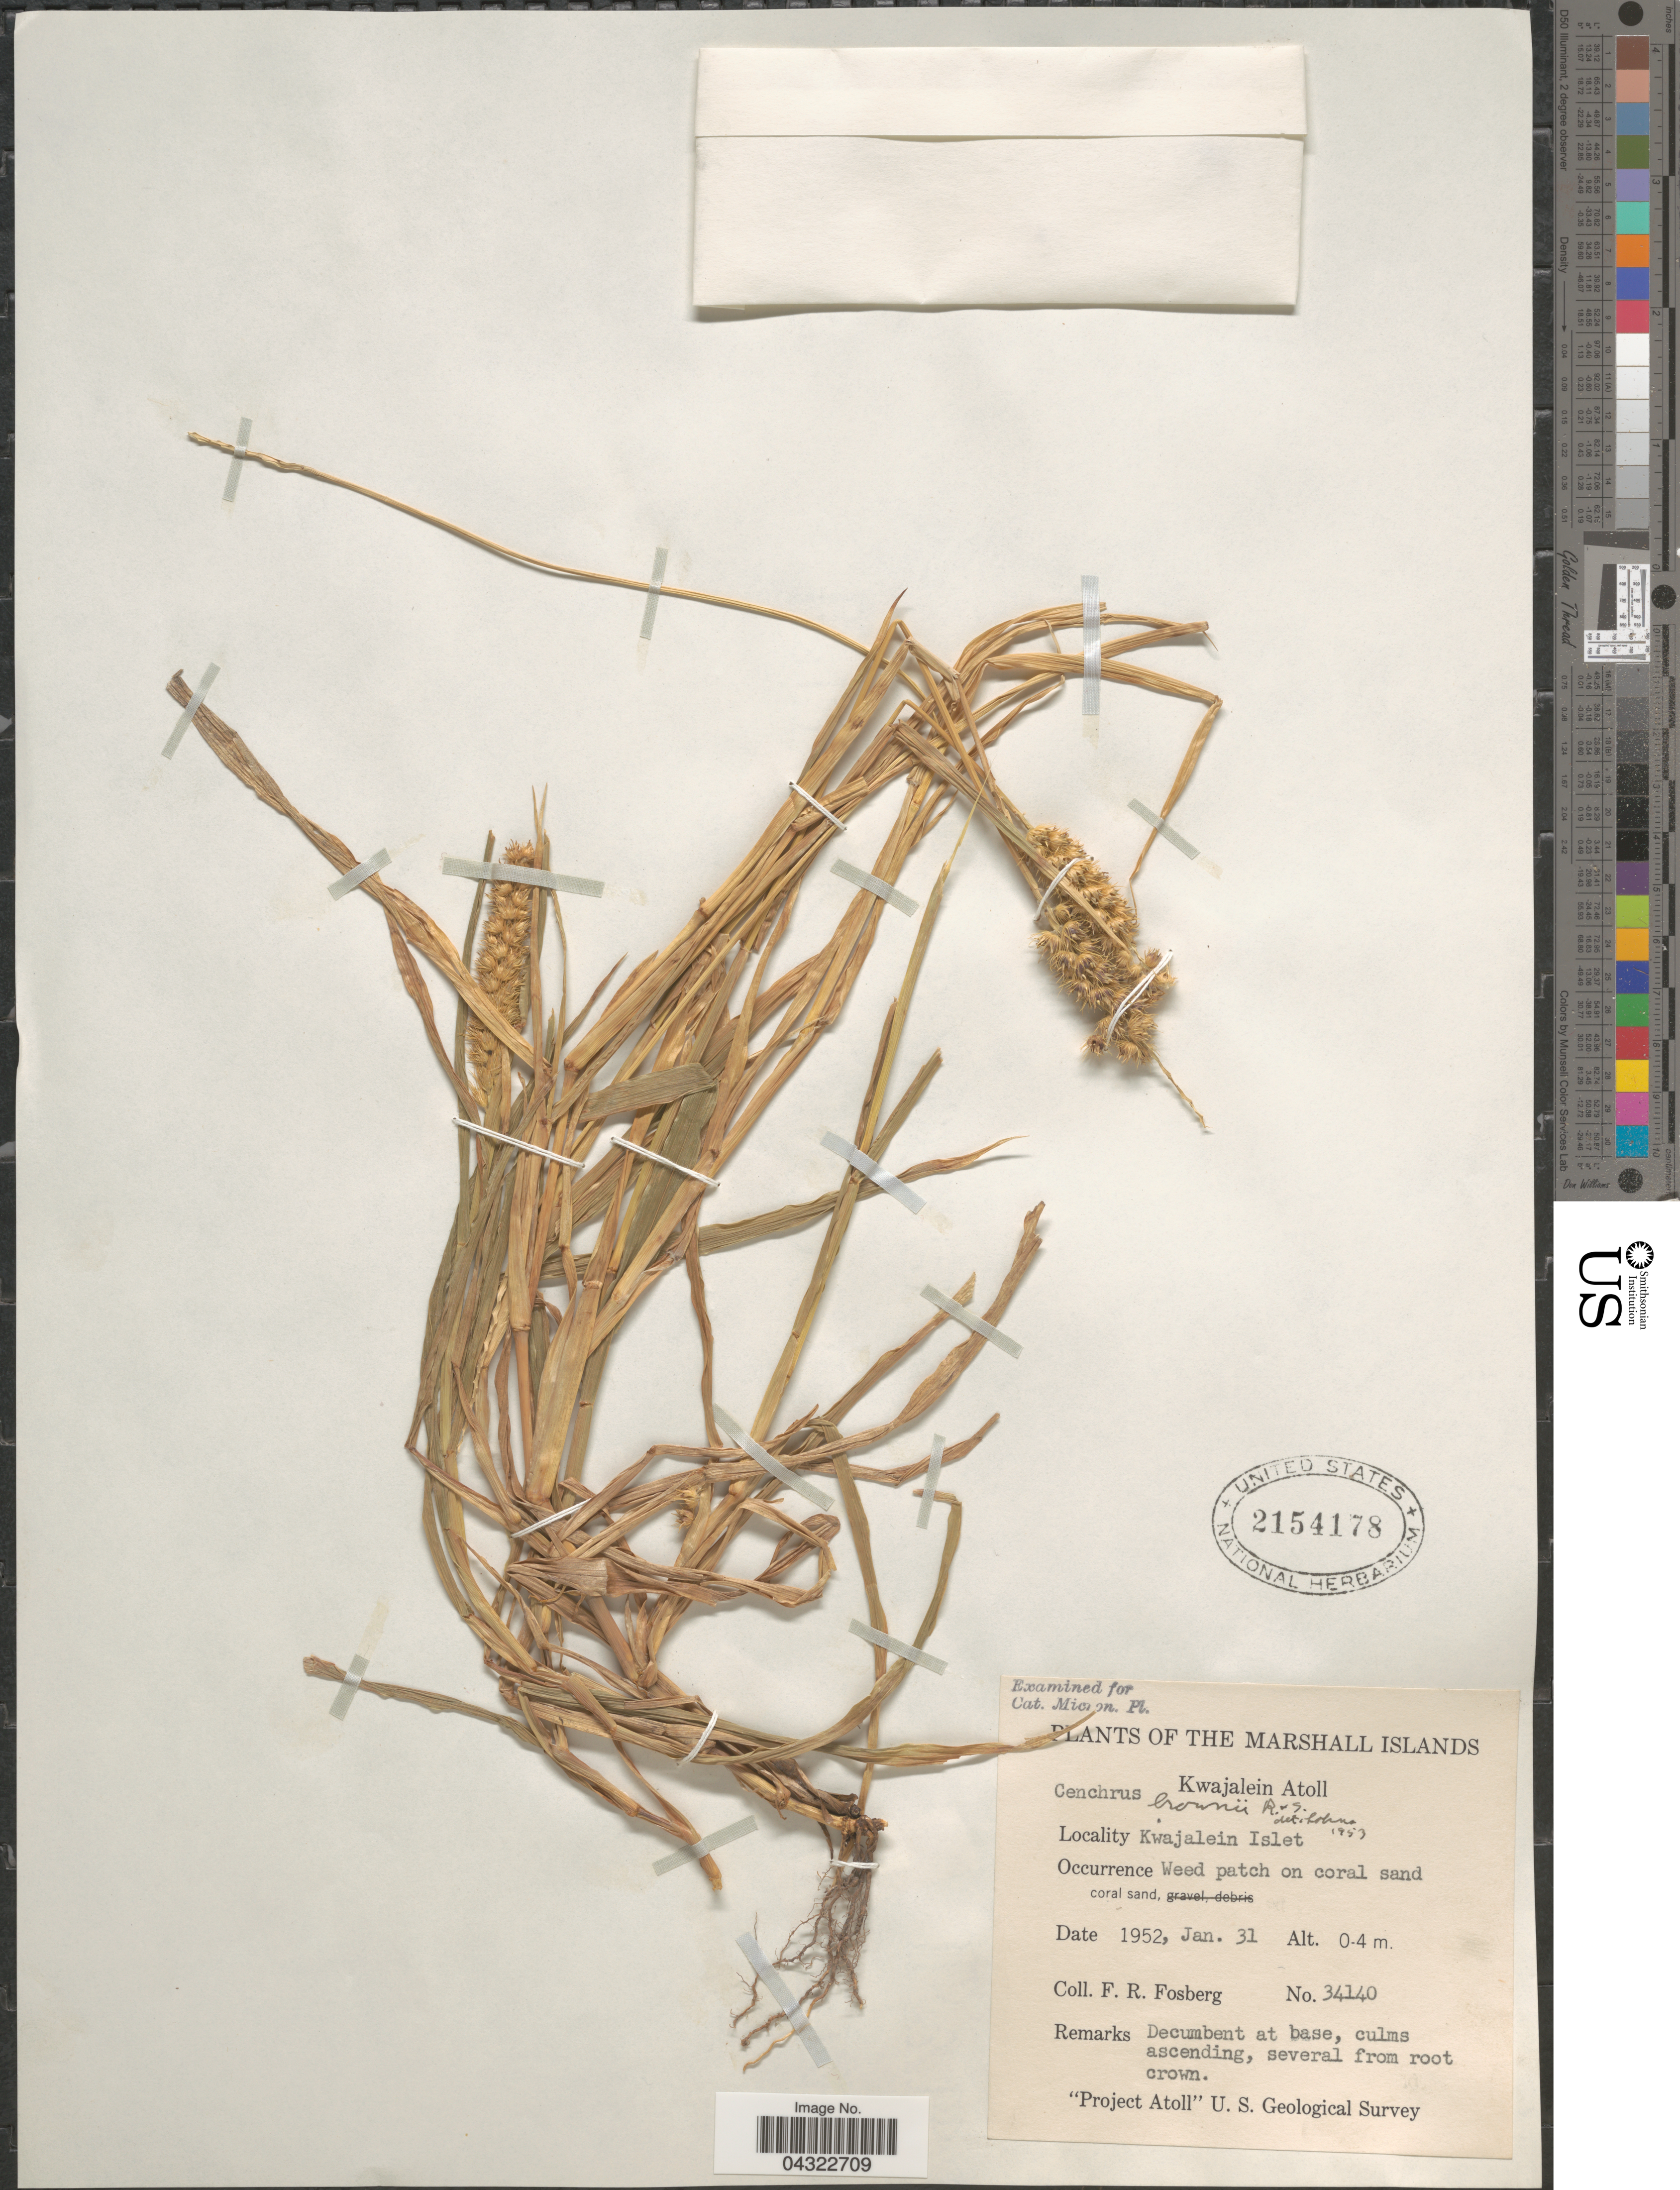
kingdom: Plantae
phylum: Tracheophyta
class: Liliopsida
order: Poales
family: Poaceae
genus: Cenchrus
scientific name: Cenchrus brownii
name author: Roem. & Schult.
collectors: F. R. Fosberg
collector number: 34140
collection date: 1952-01-31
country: Marshall Islands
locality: The Marshall Islands. Kwajalein Atoll. Kwajalein Islet. "Project Atoll" U.S. Geological Survey.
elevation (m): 0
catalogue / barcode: US 2154178